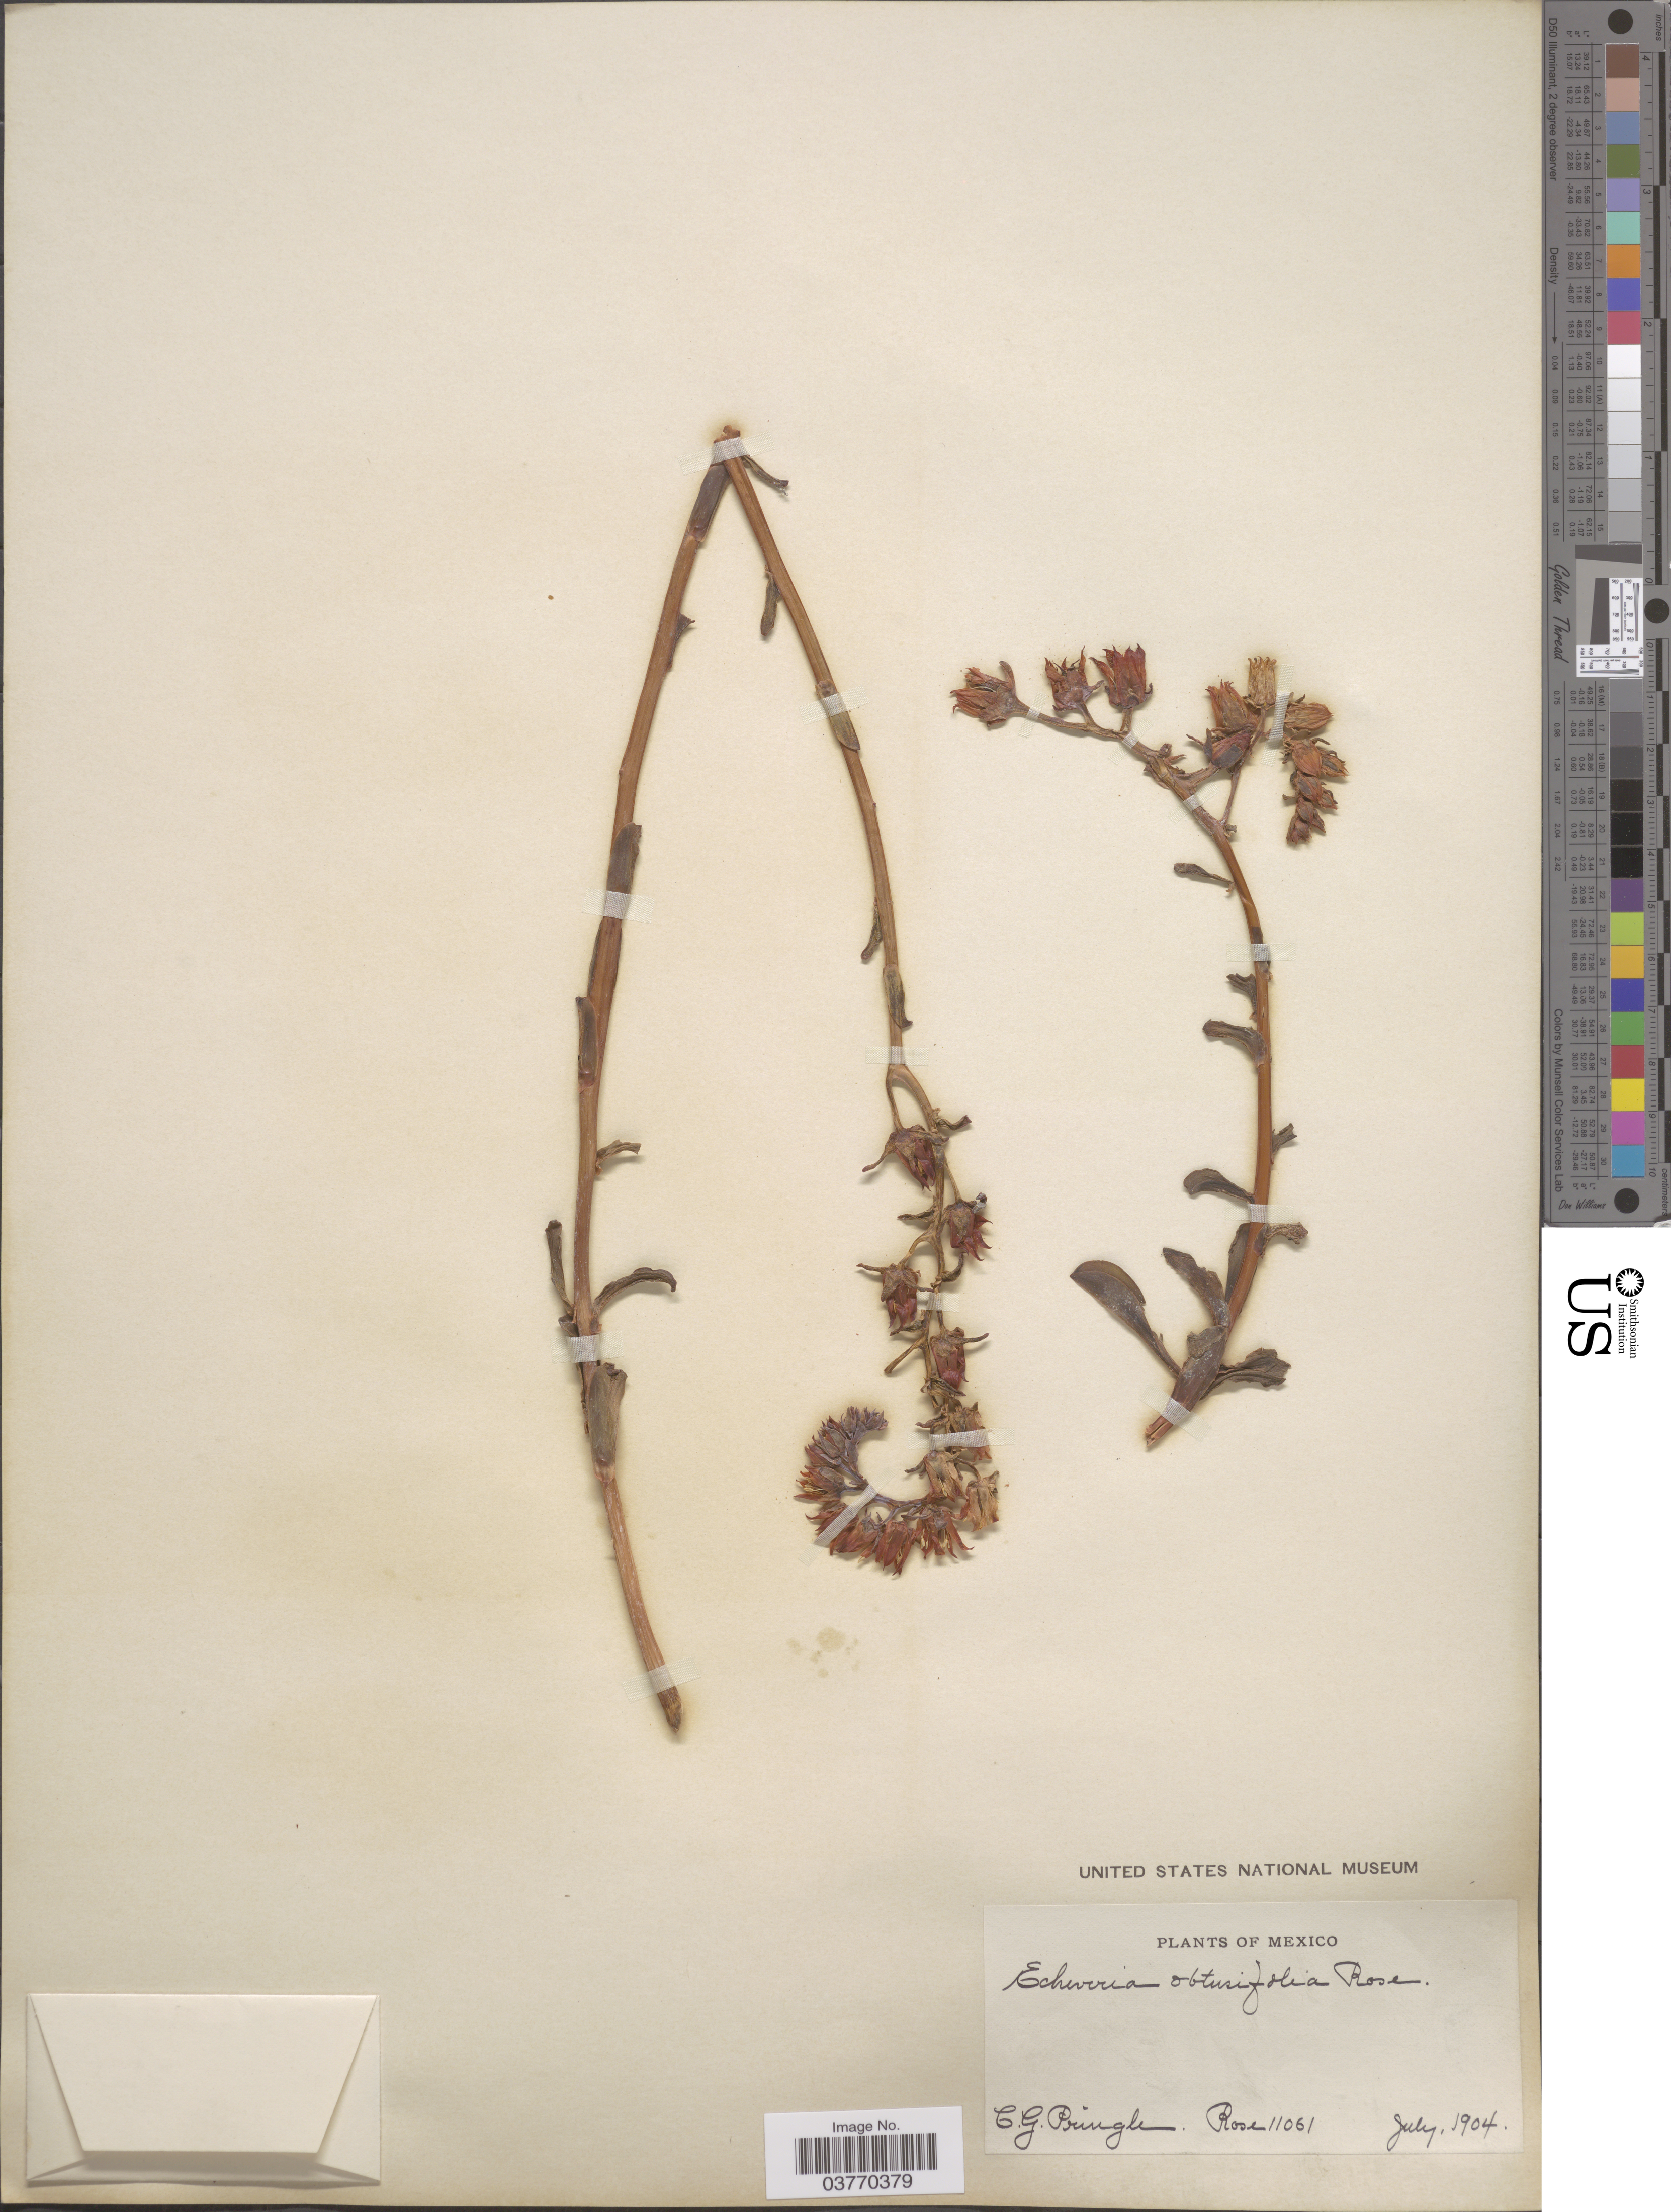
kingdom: Plantae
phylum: Tracheophyta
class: Magnoliopsida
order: Saxifragales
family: Crassulaceae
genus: Echeveria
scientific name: Echeveria obtusifolia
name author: Rose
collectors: C. G. Pringle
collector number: Rose11061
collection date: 1904-07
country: Mexico